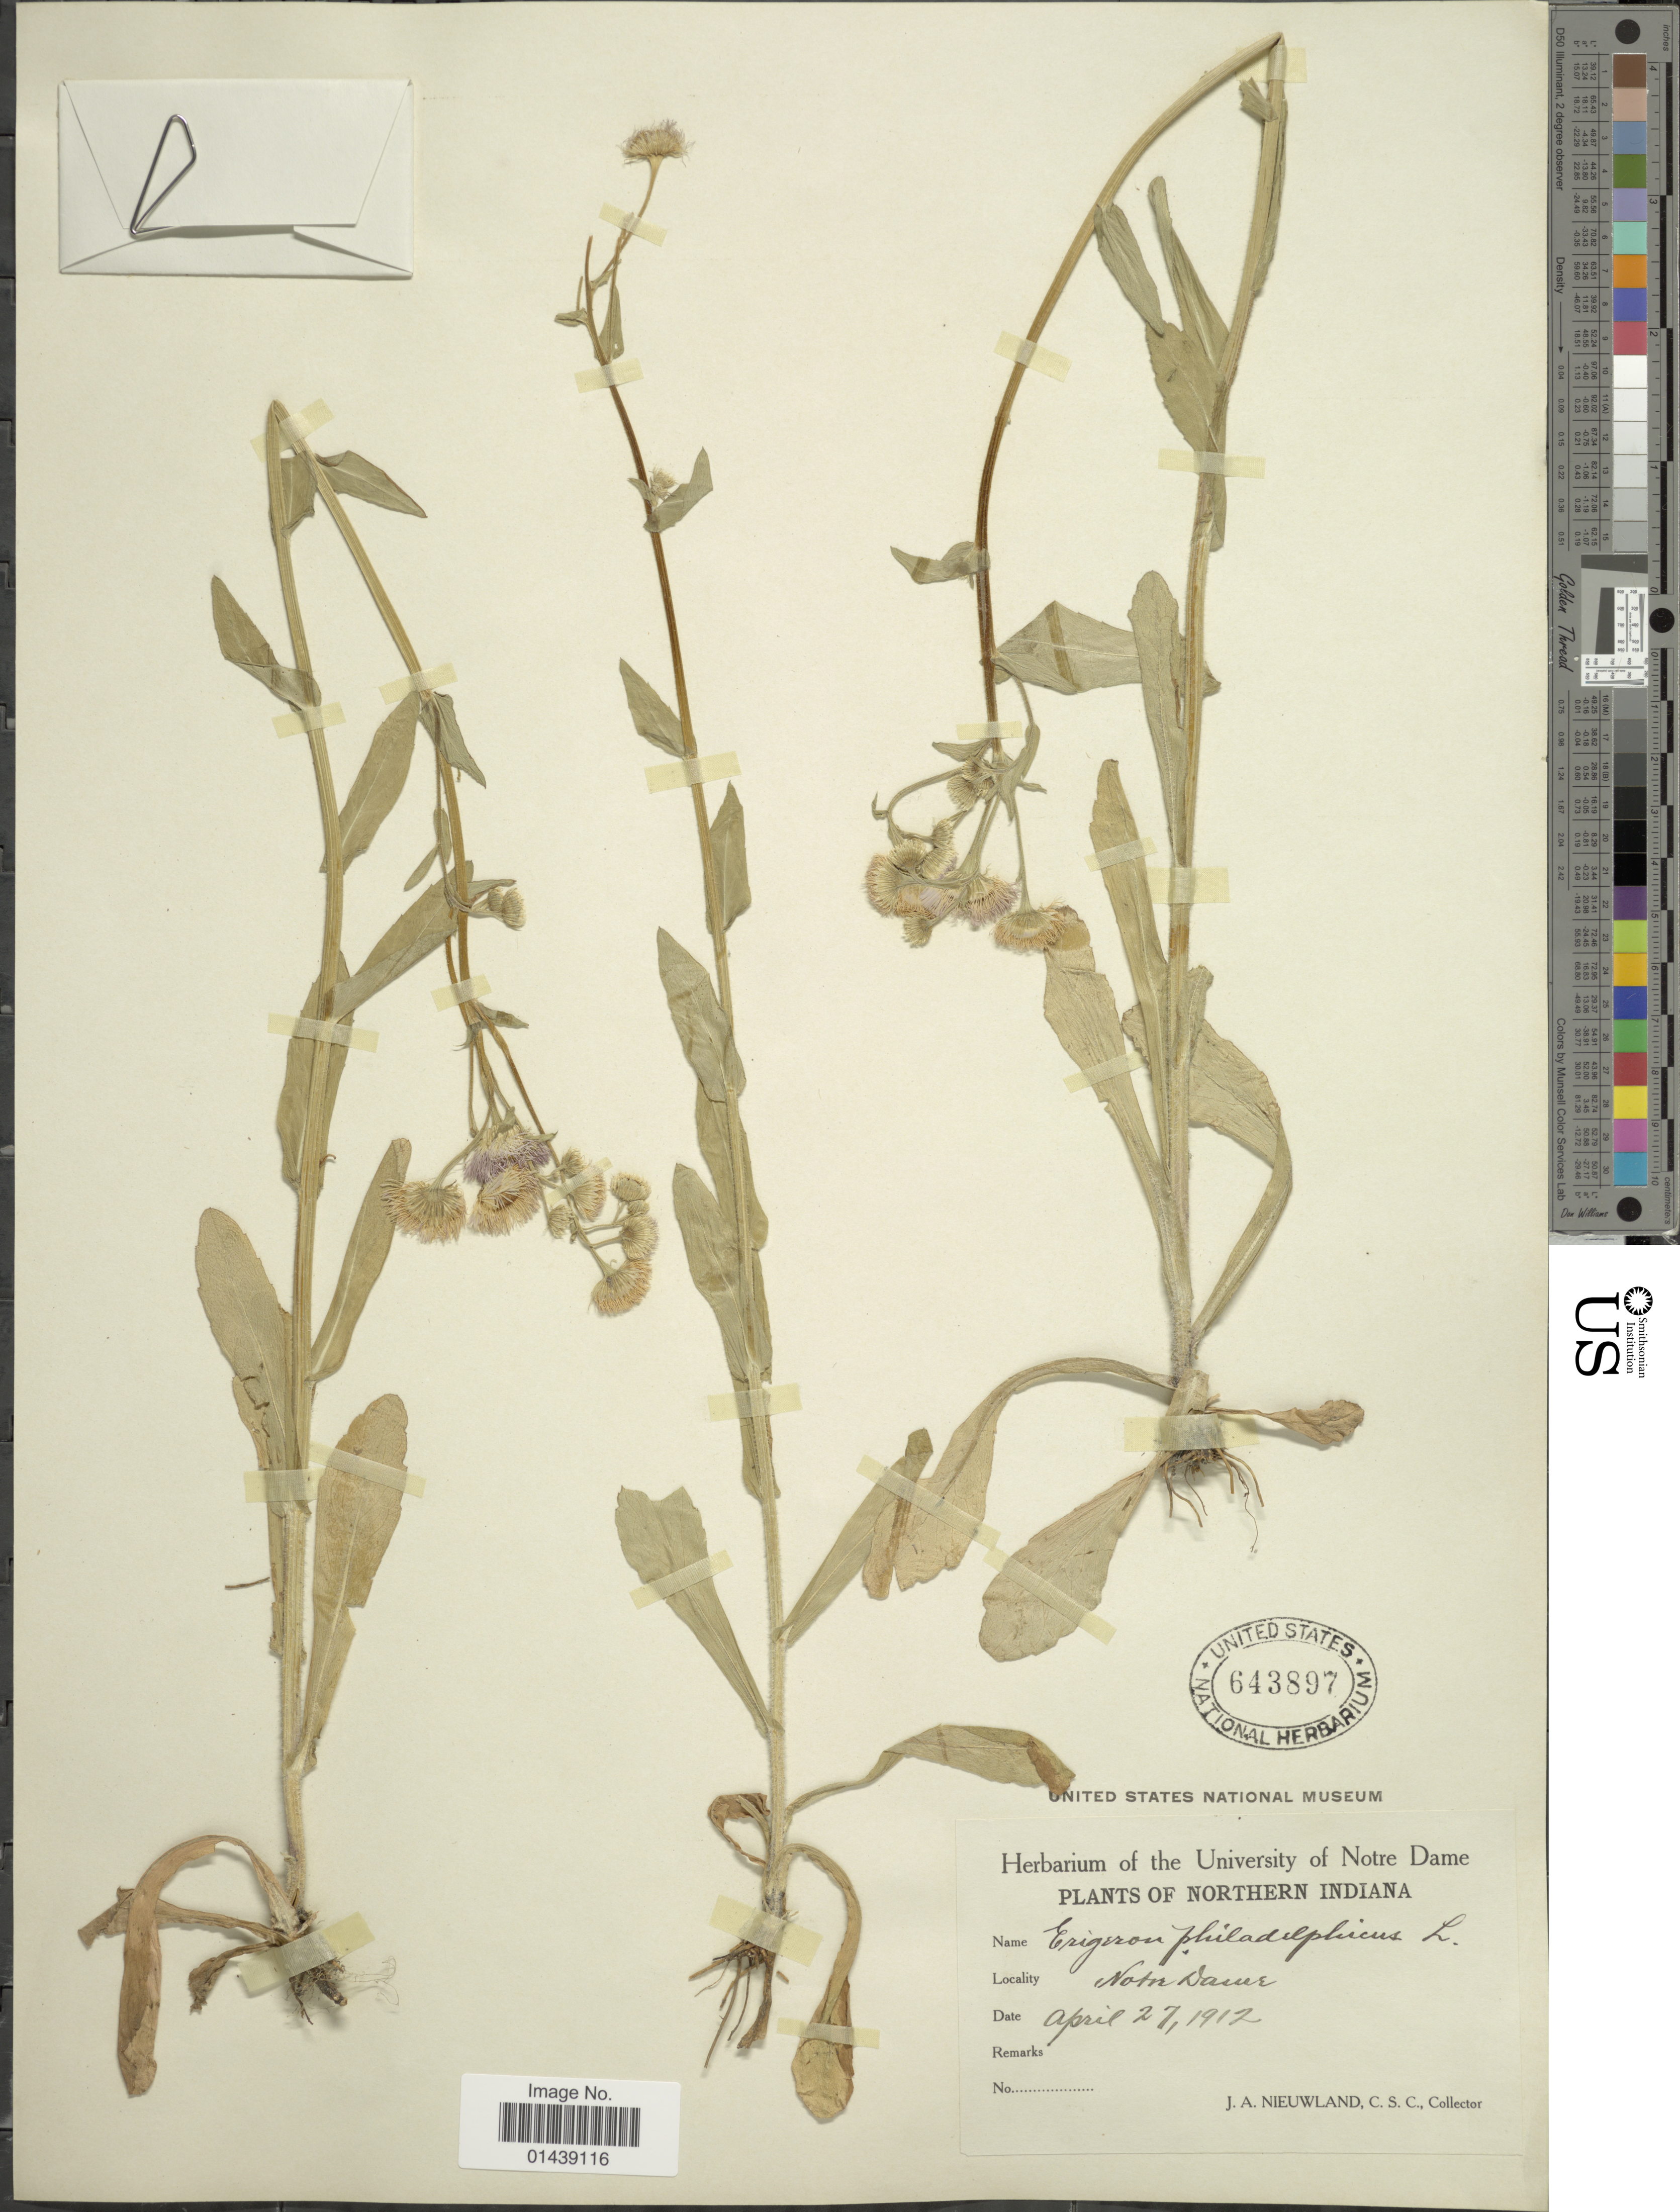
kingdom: Plantae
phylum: Tracheophyta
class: Magnoliopsida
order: Asterales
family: Asteraceae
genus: Erigeron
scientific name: Erigeron philadelphicus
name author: L.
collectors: J. A. Nieuwland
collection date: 1912-04-27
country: United States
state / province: Indiana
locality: Northern Indiana. Notre Dame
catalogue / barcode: US 643897